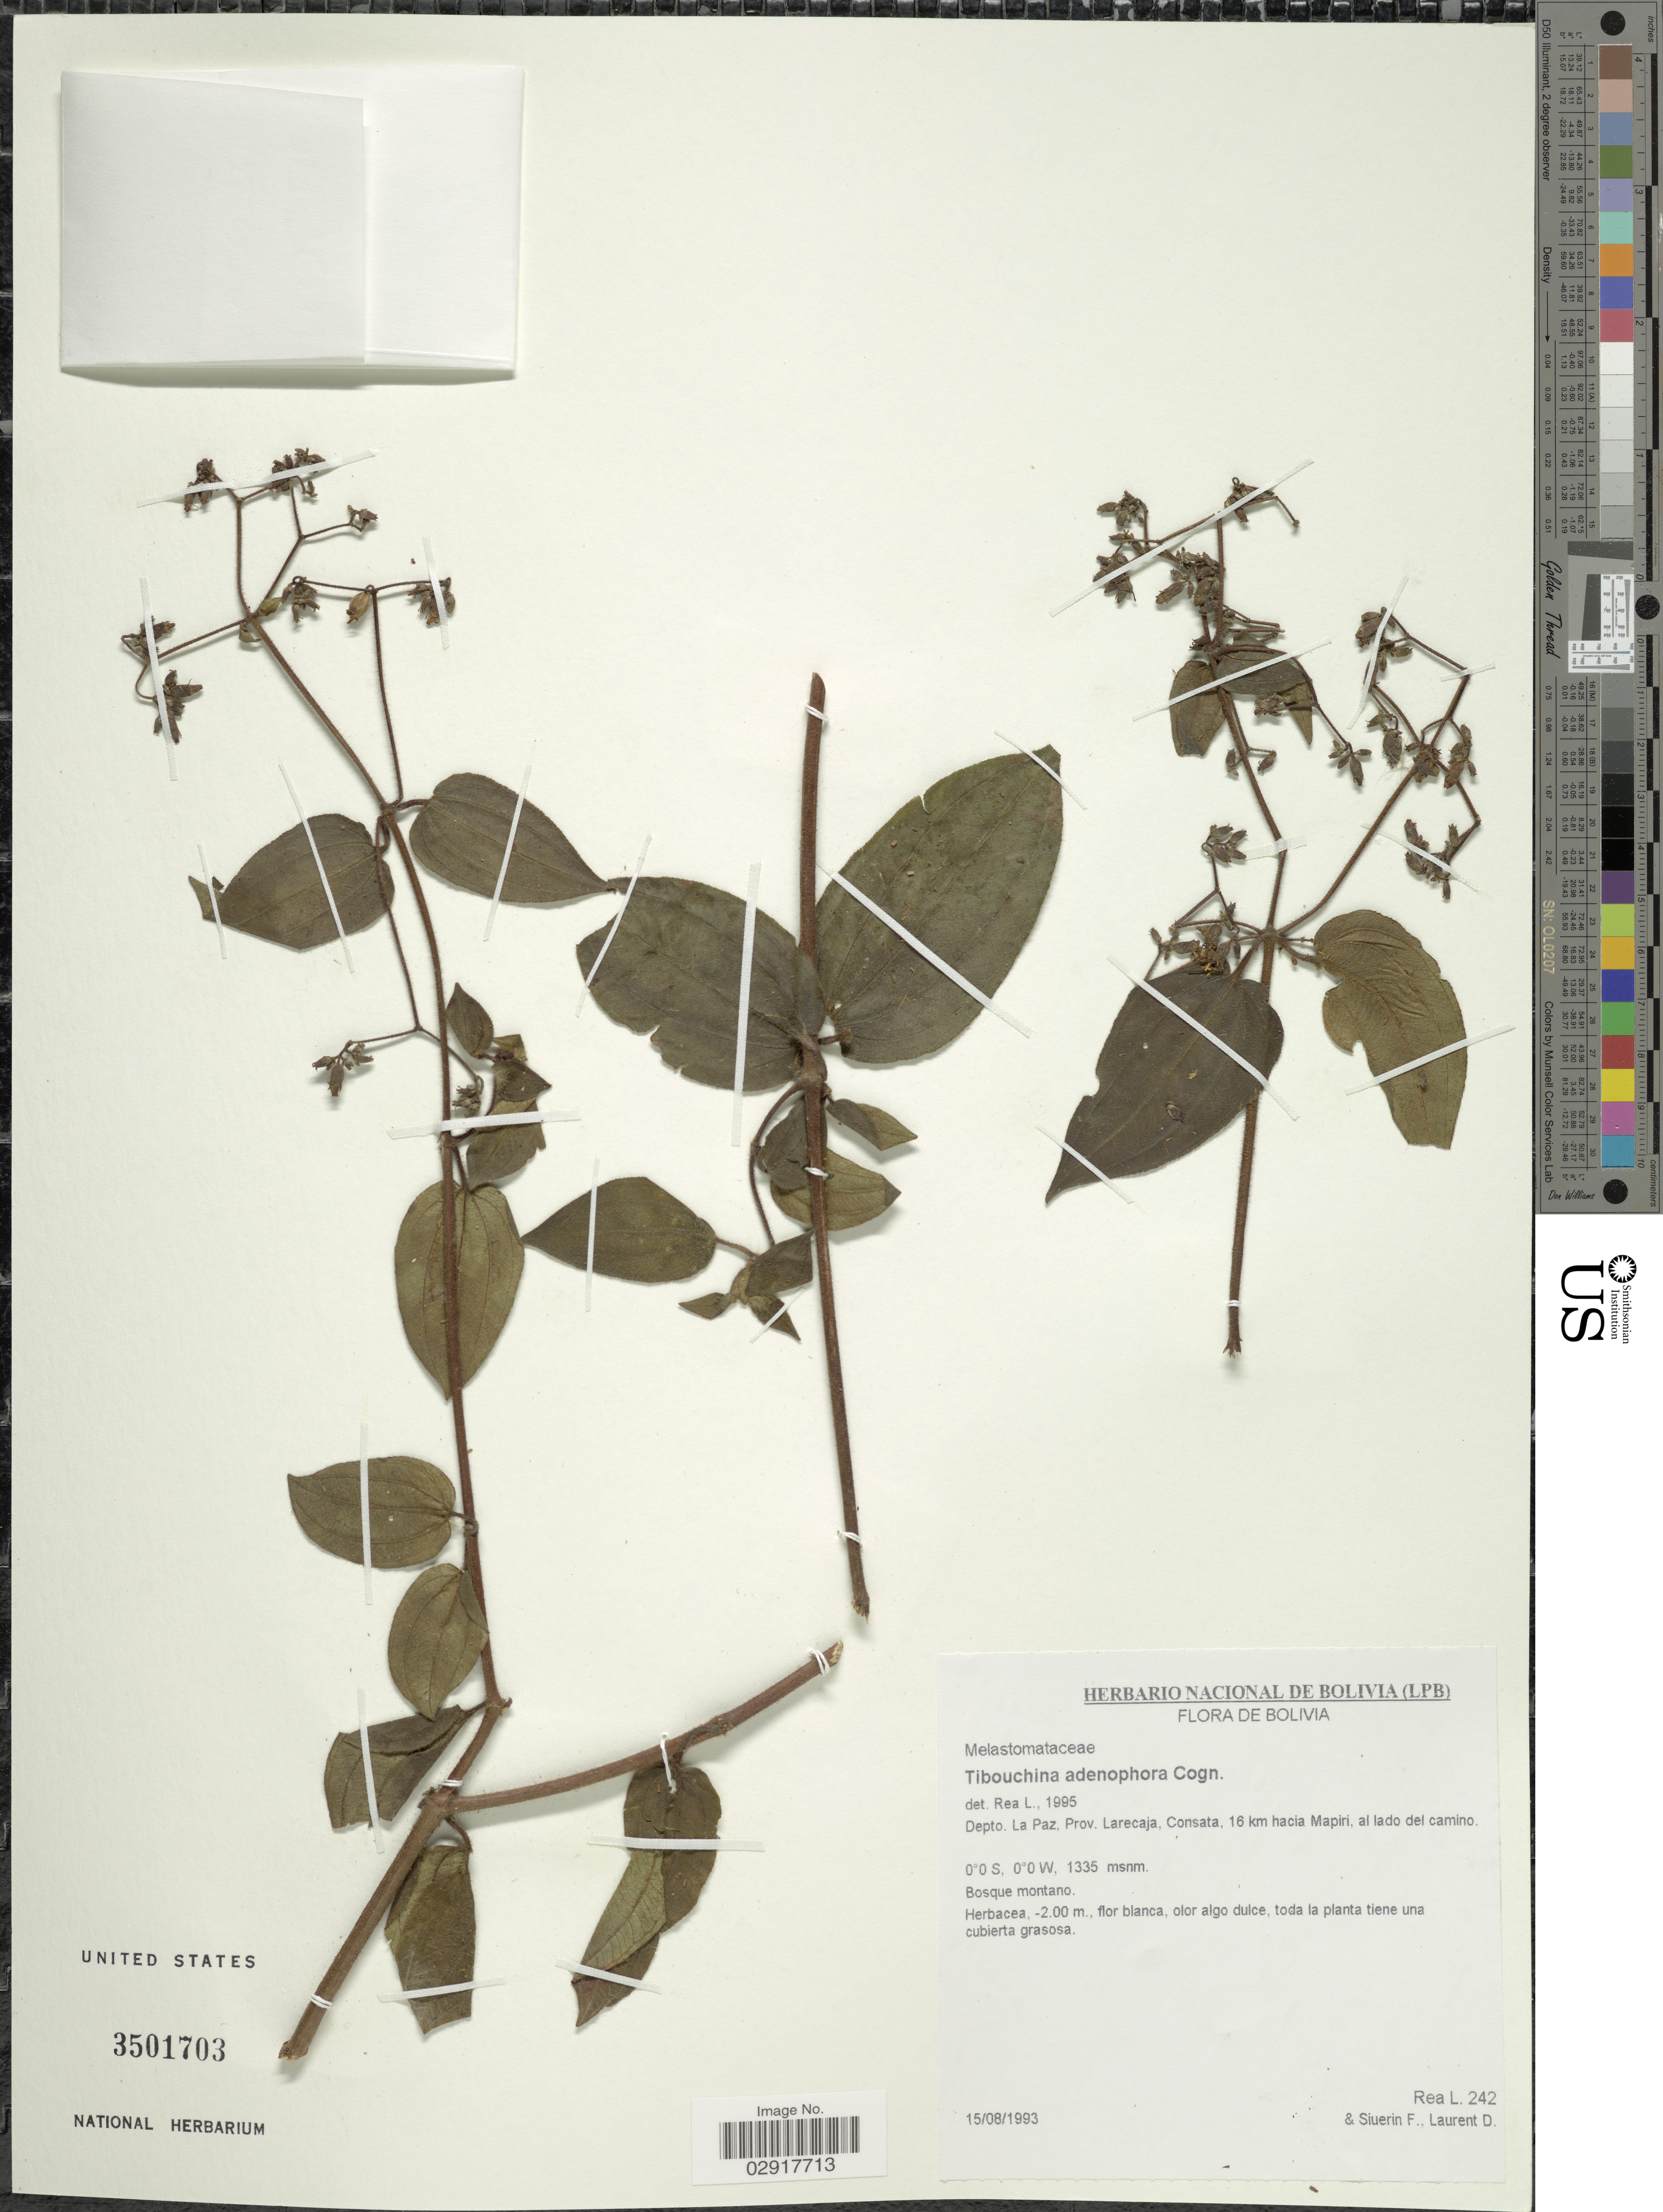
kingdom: Plantae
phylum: Tracheophyta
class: Magnoliopsida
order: Myrtales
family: Melastomataceae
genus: Chaetogastra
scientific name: Chaetogastra adenophora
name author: (Naudin) P.J.F. Guim. & Michelang.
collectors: L. Rea, F. Siuerin & D. Laurent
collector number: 242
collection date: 1993-08-15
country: Bolivia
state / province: La Paz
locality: Depto. La Paz, Prov. Larecaja, Consata, 16 km hacia Mapiri, al lado del camino.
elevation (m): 1335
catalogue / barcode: US 3501703